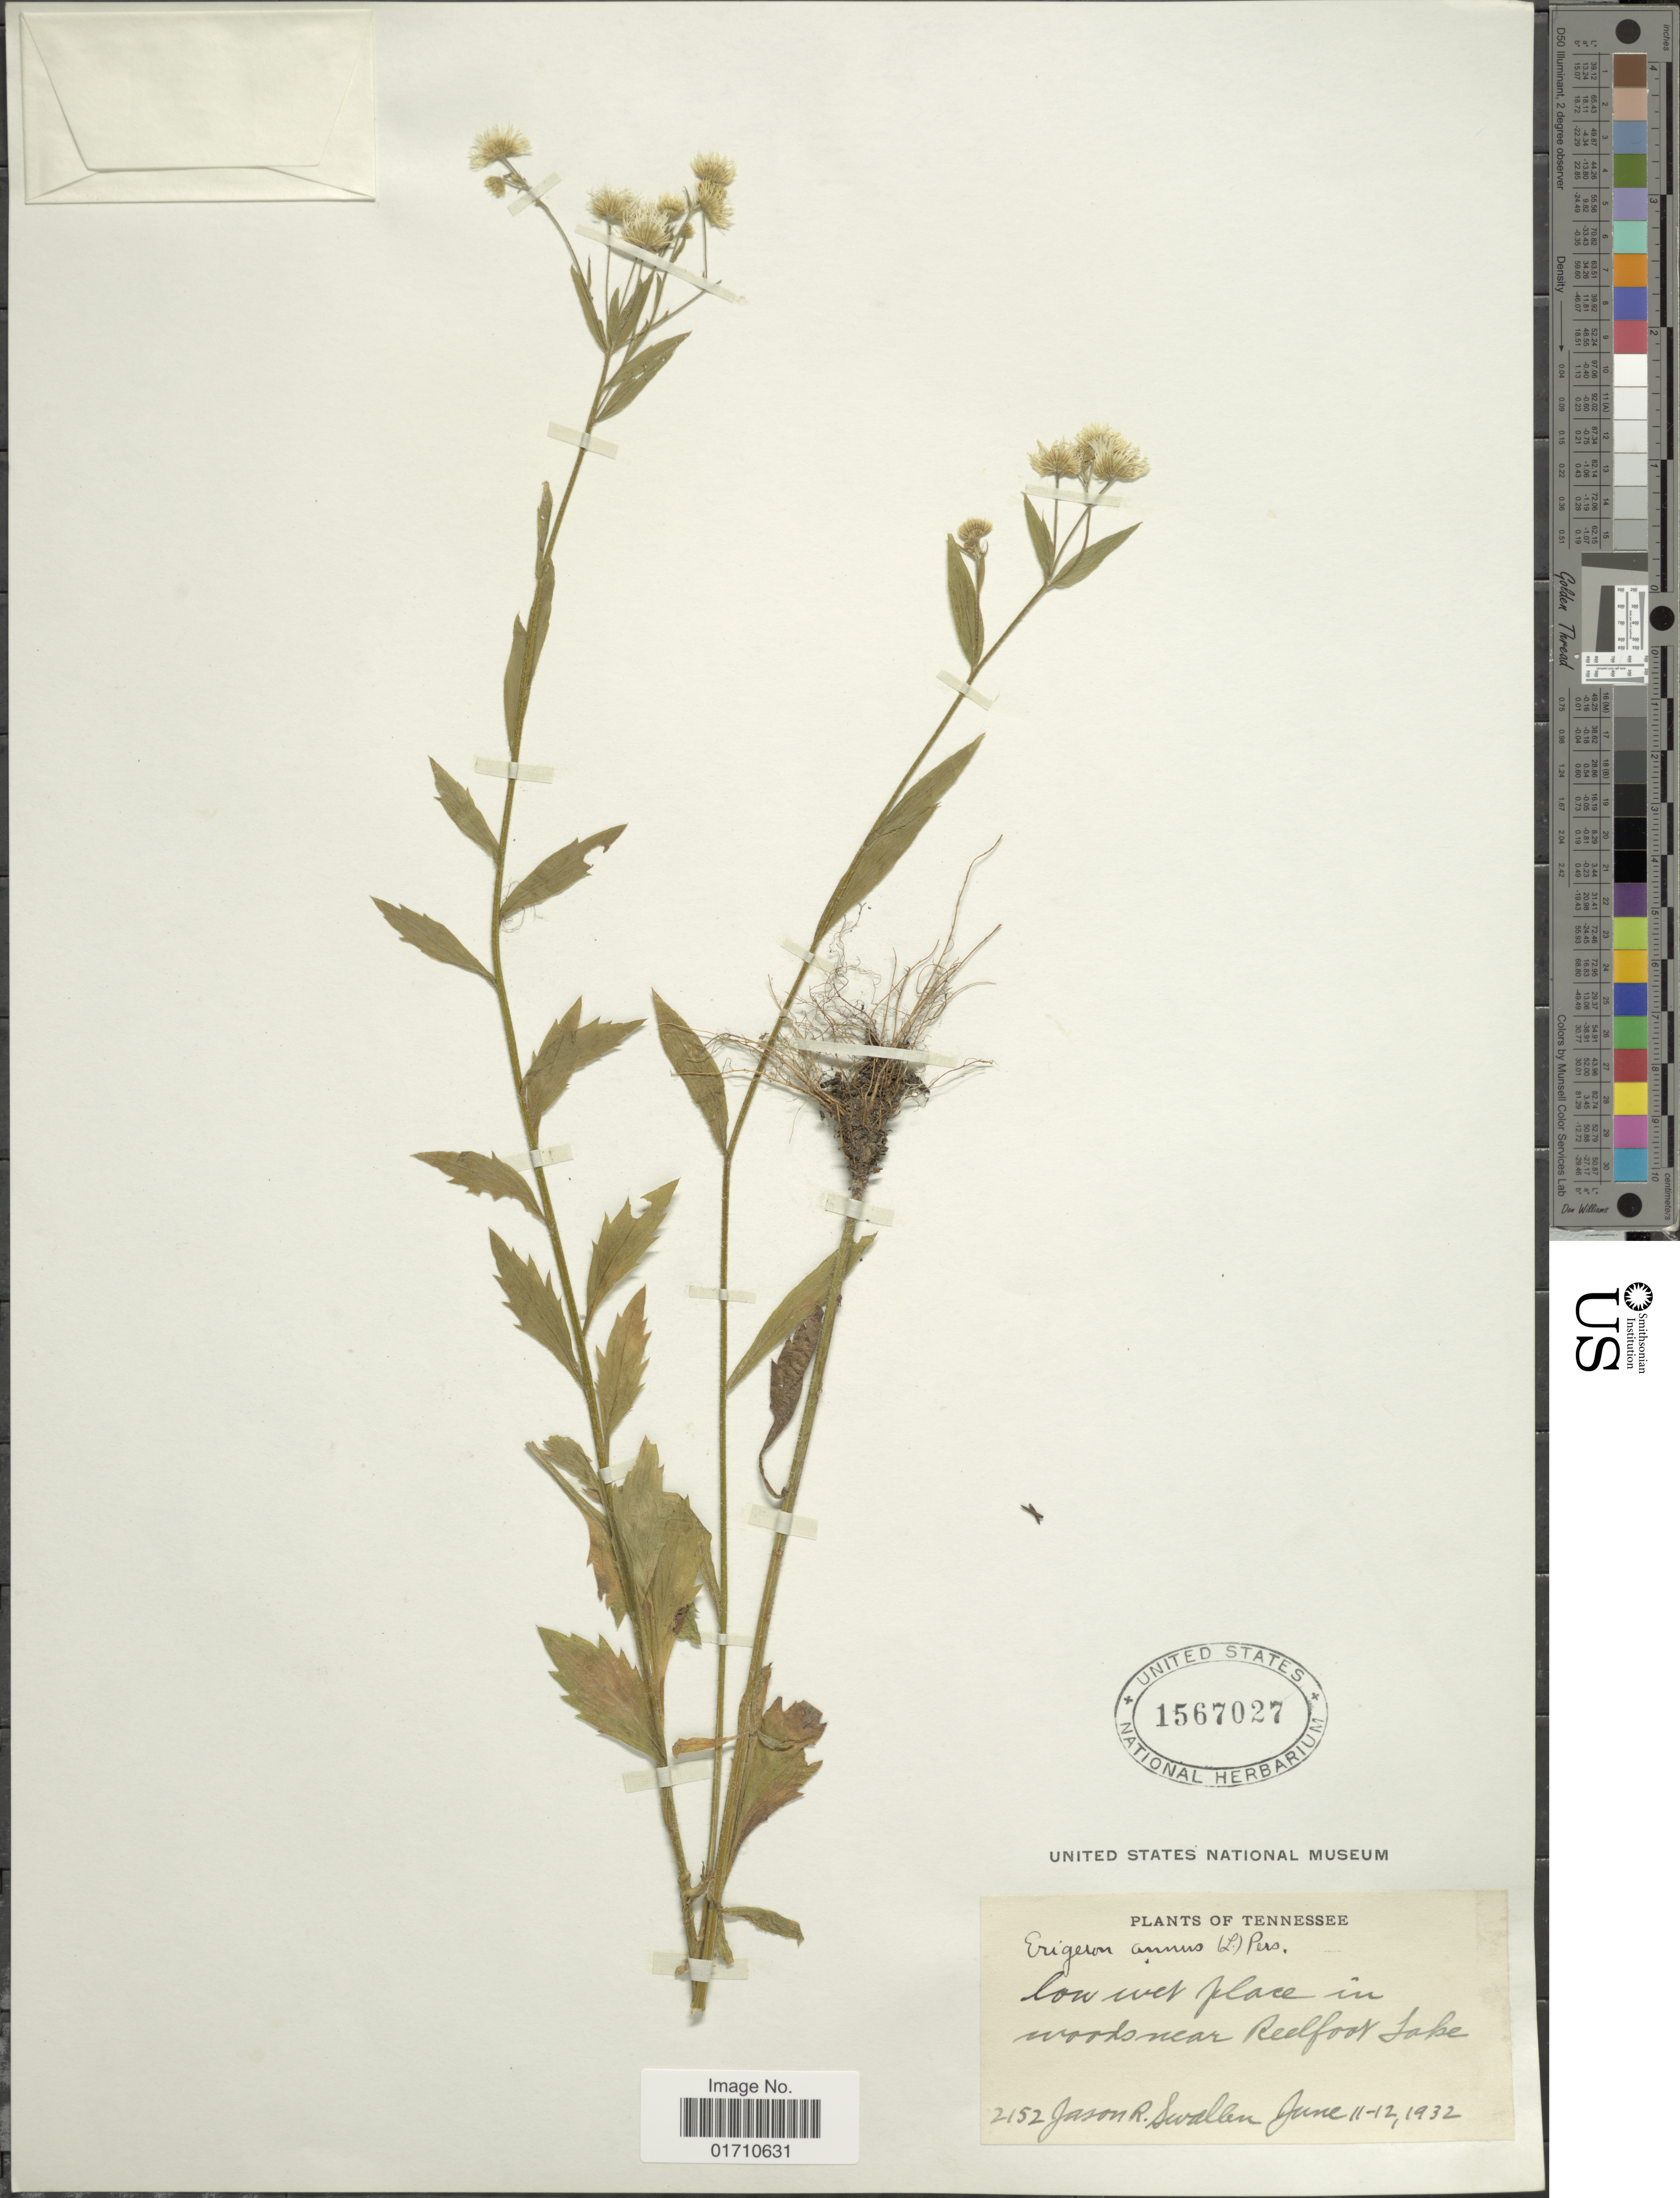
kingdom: Plantae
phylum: Tracheophyta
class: Magnoliopsida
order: Asterales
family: Asteraceae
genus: Erigeron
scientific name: Erigeron annuus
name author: (L.) Pers.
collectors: J. R. Swallen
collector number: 2152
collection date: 1932-06-11/1932-06-12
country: United States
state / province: Tennessee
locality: Low wet place in woods near Reelfoot Lake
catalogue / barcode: US 1567027